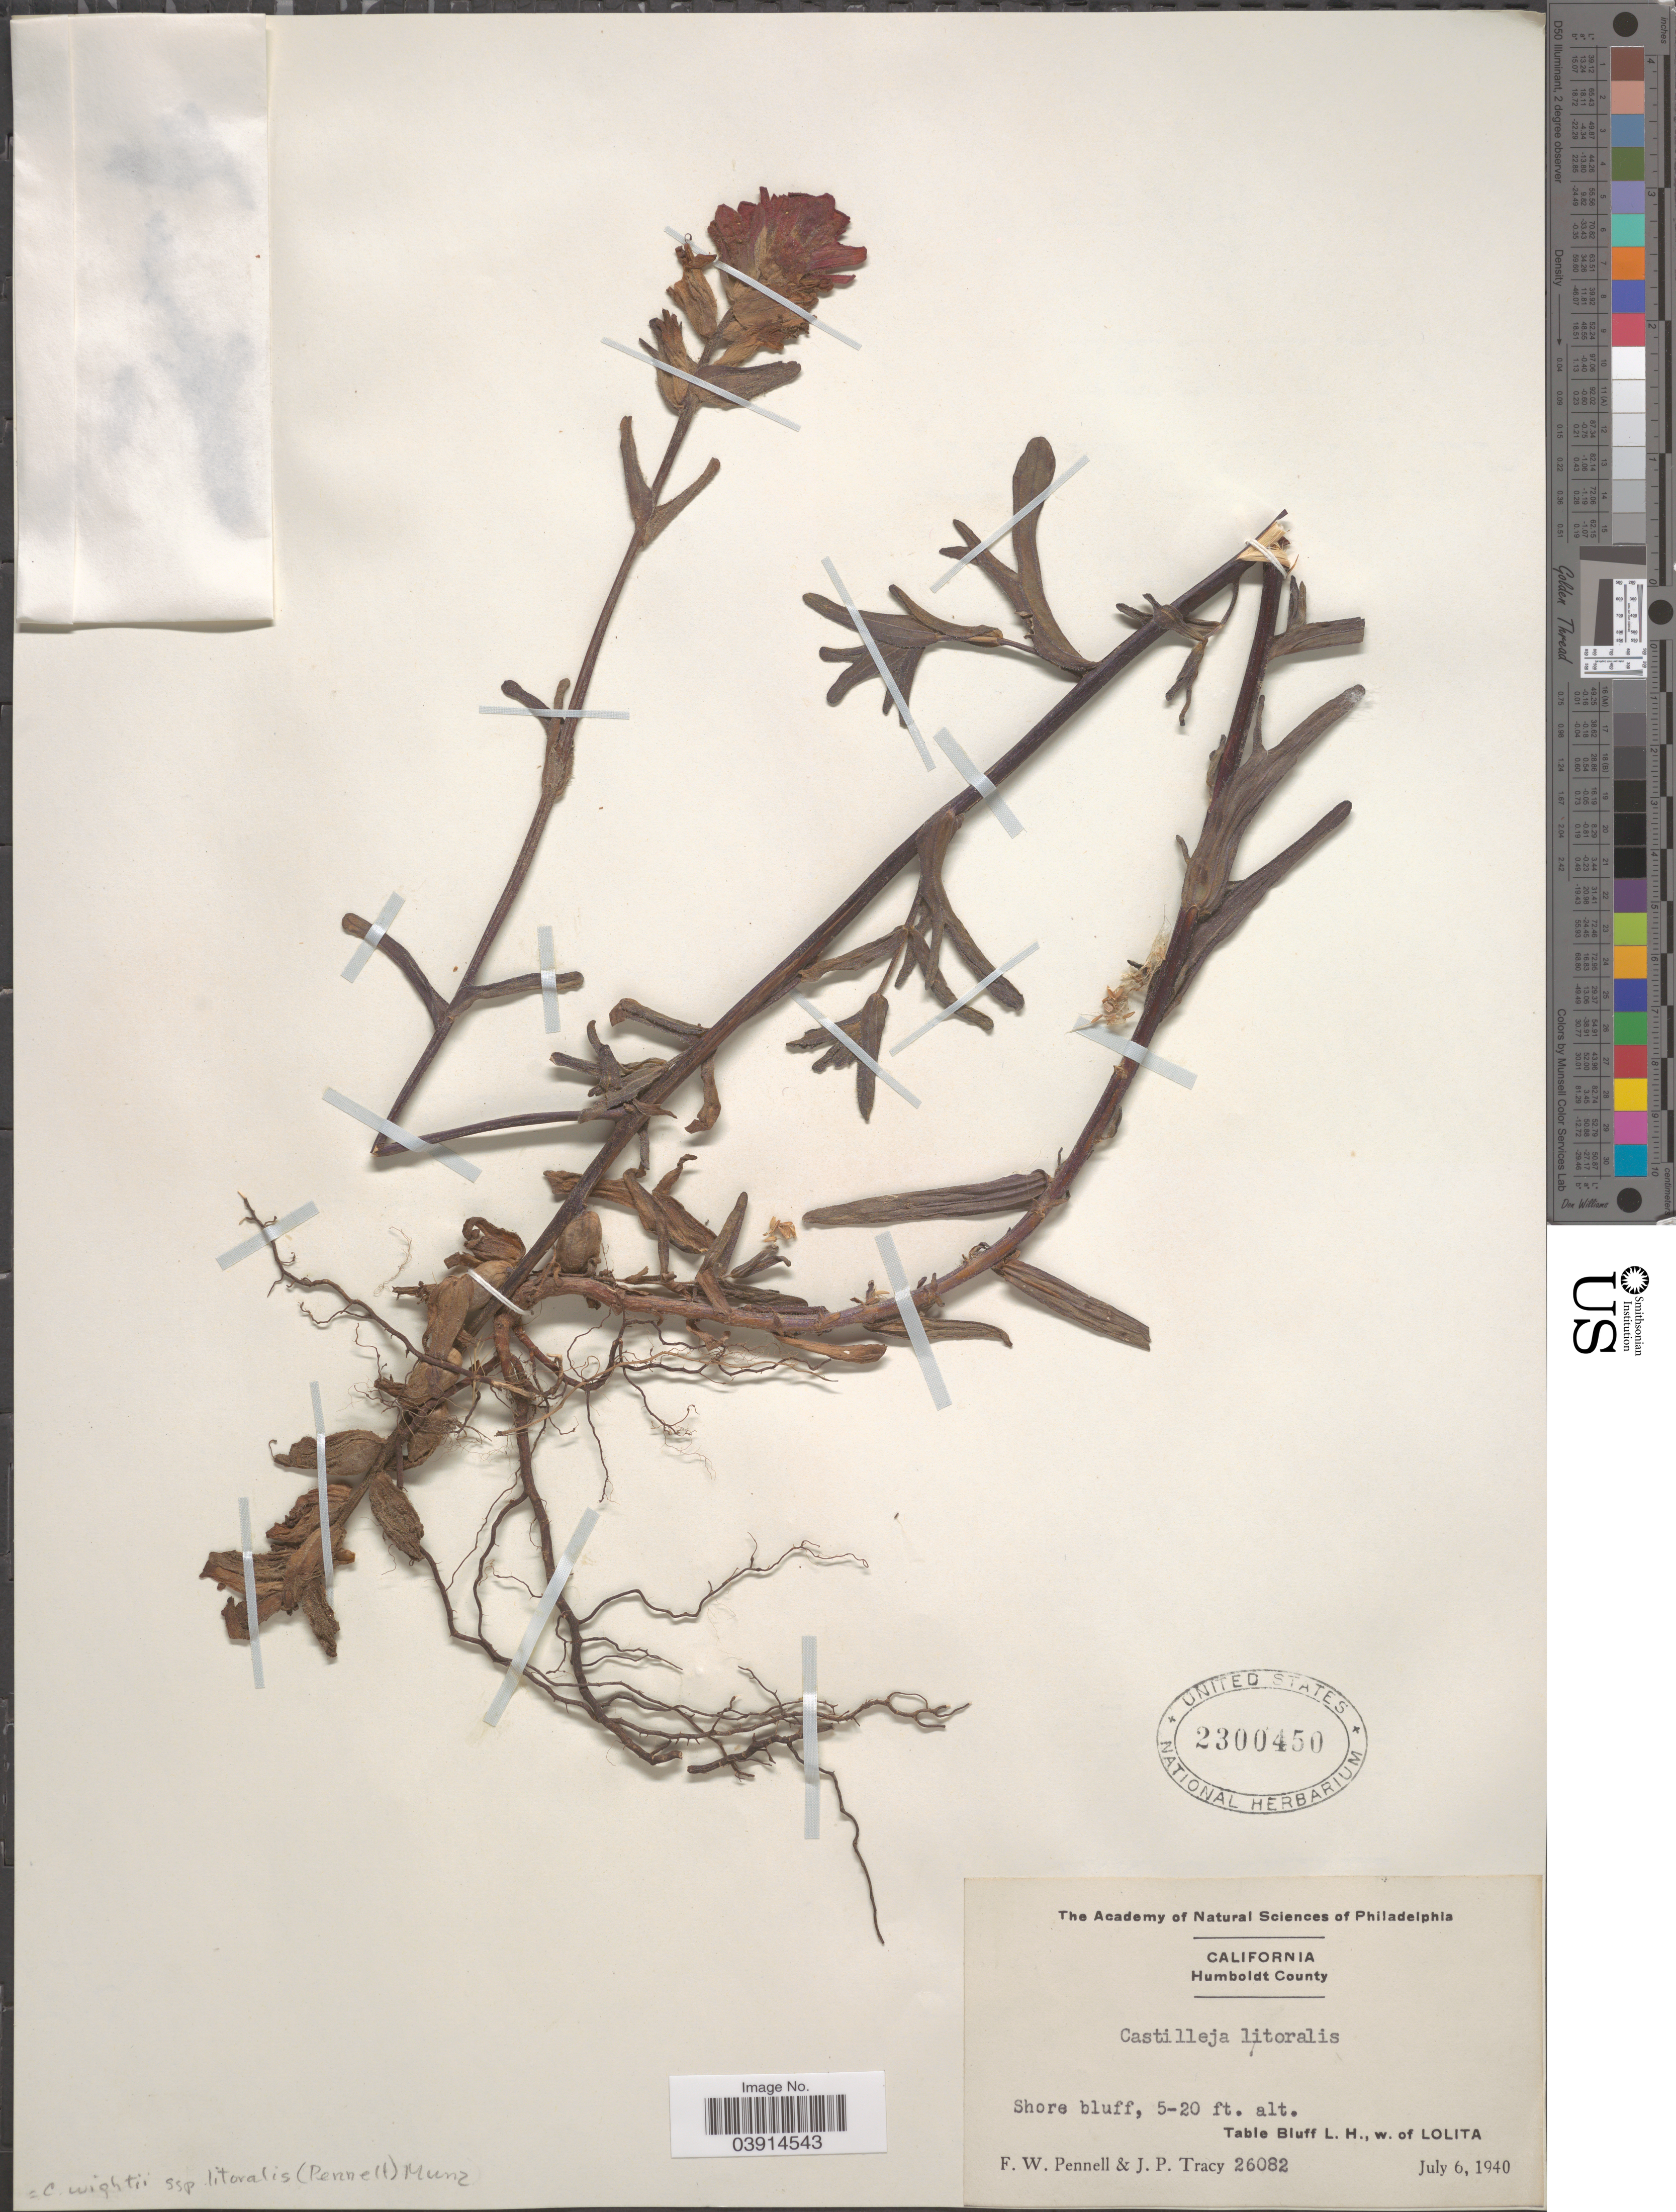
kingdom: Plantae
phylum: Tracheophyta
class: Magnoliopsida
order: Lamiales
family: Orobanchaceae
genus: Castilleja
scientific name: Castilleja wightii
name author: Elmer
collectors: F. W. Pennell & J. Tracy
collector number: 26082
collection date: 1940-07-06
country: United States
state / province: California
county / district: Humboldt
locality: Humboldt County. Table Bluff L.H., w. of Lolita.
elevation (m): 2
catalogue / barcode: US 2300450